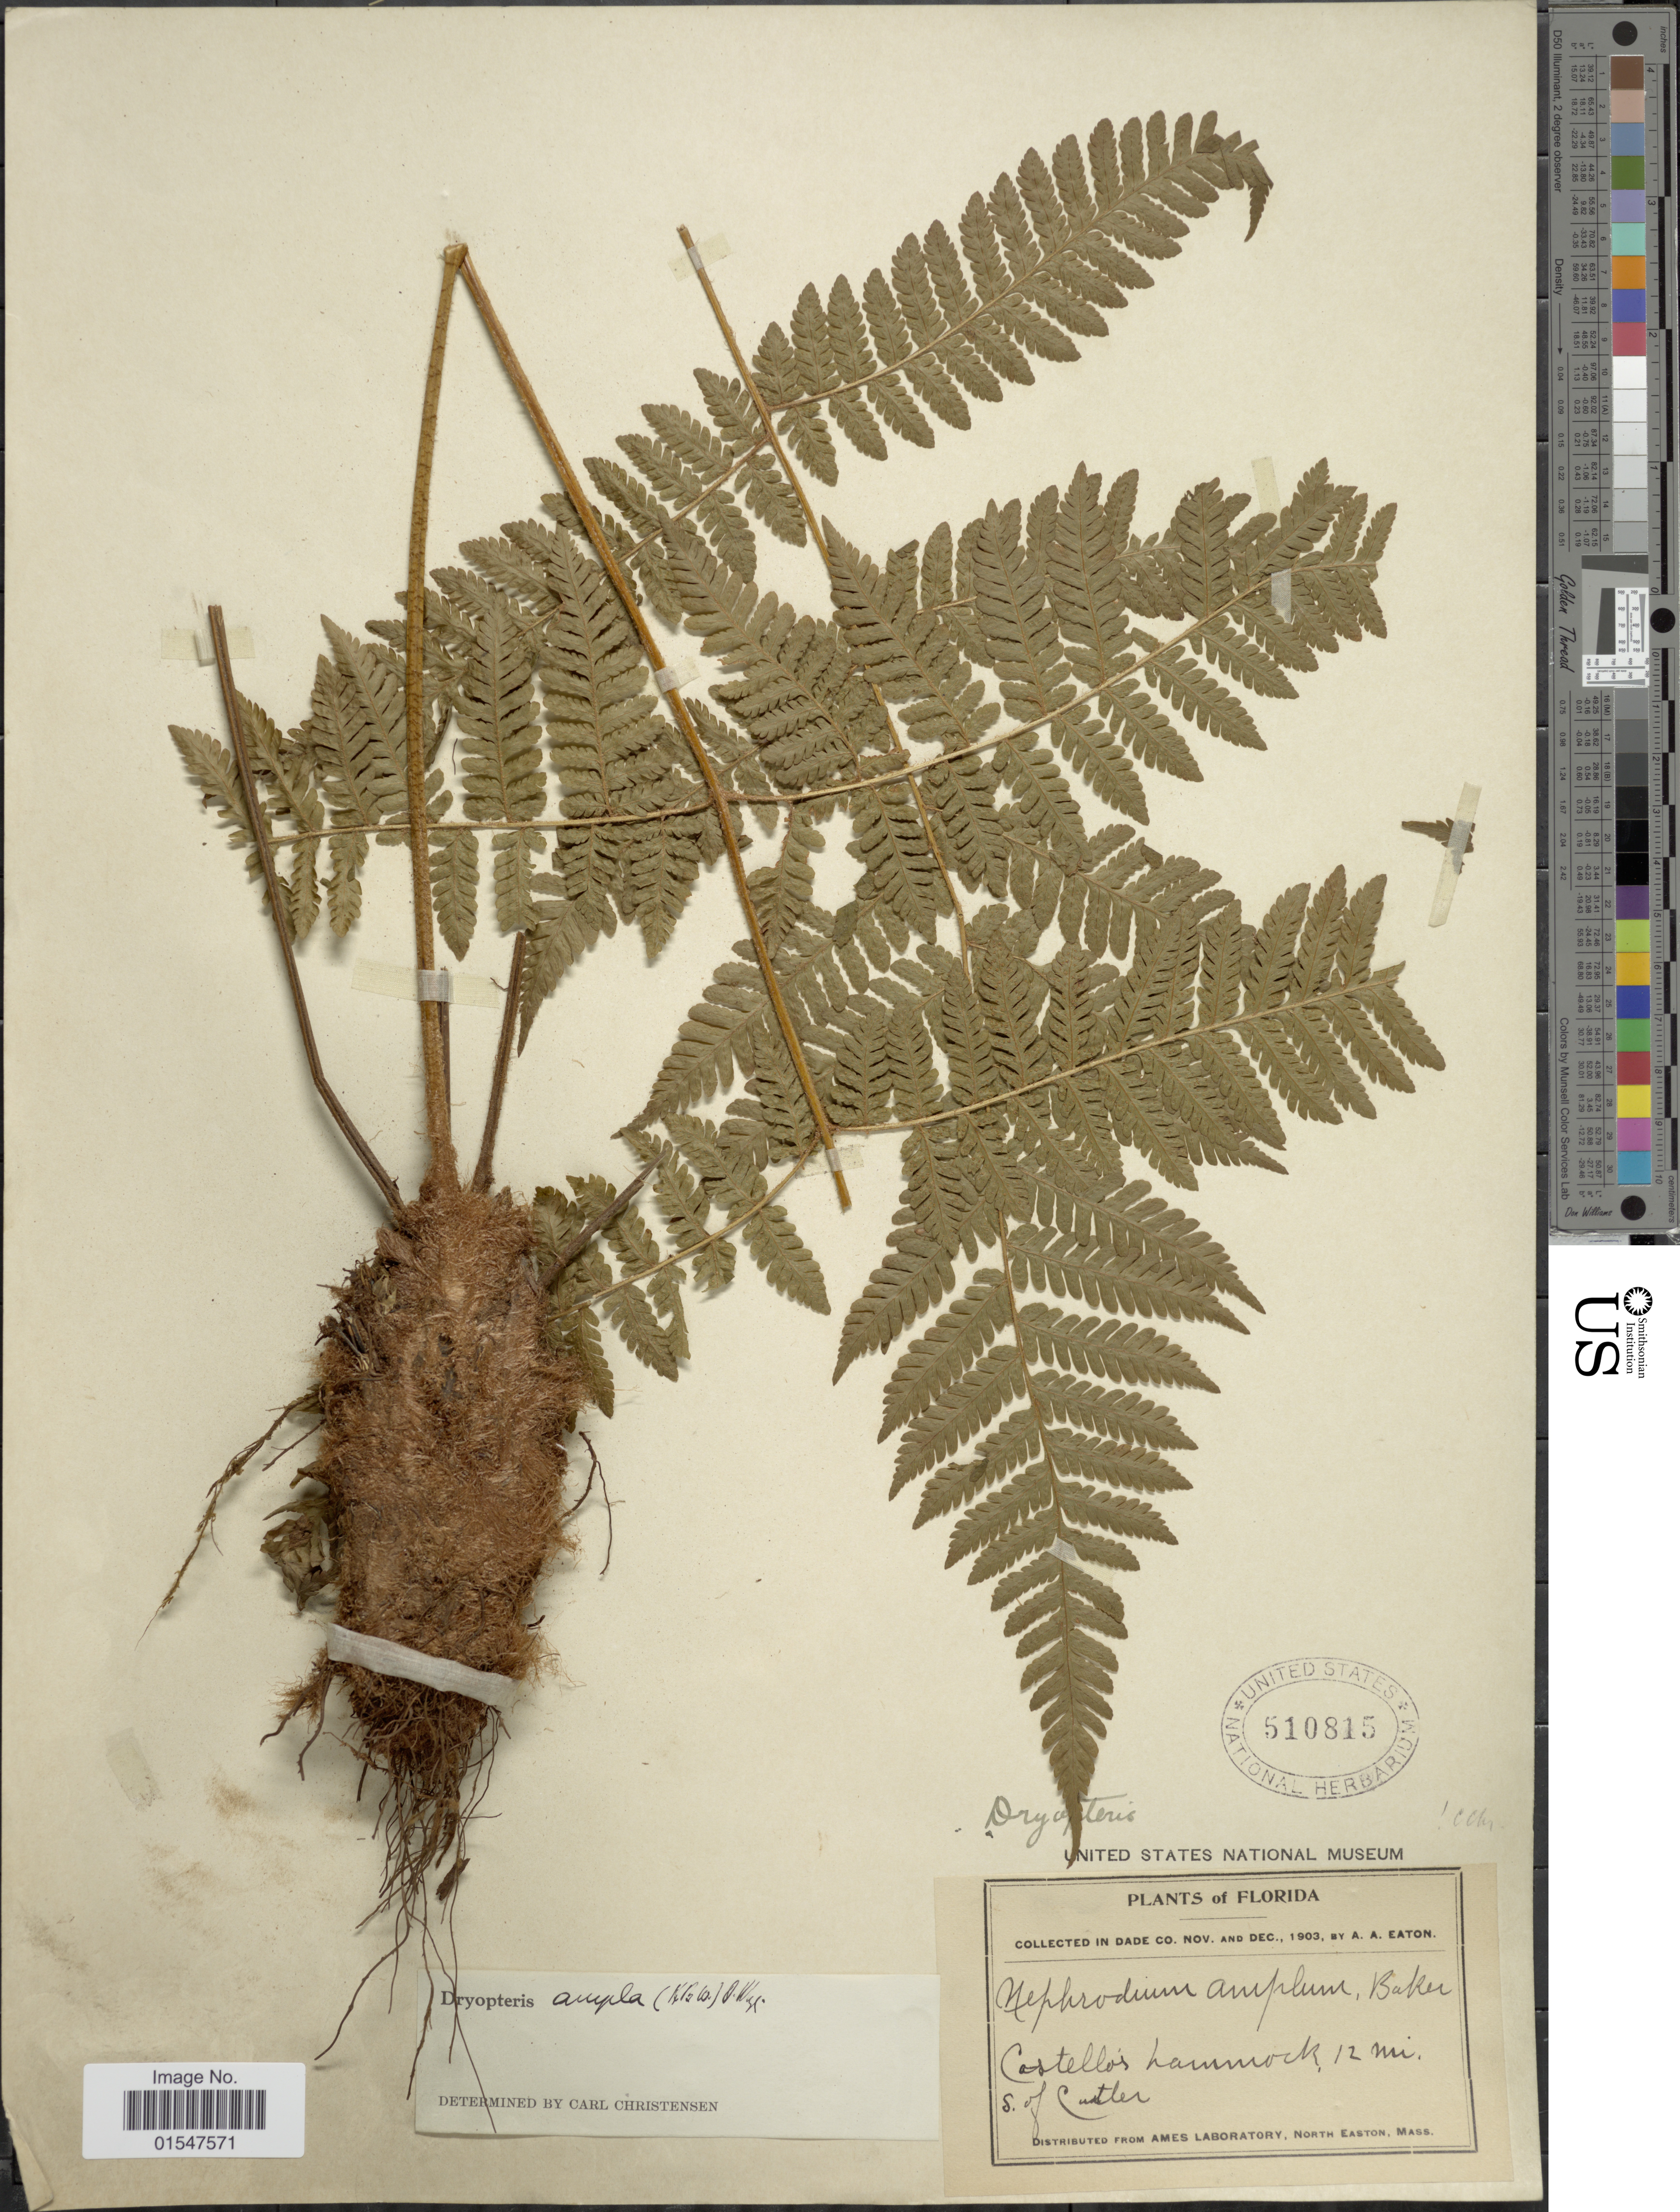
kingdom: Plantae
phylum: Tracheophyta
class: Polypodiopsida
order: Polypodiales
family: Dryopteridaceae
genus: Ctenitis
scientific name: Ctenitis sloanei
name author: (Poepp. ex Spreng.) C.V. Morton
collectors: A. A. Eaton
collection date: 1903-11/1903-12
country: United States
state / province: Florida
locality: Costello's hammock, 12 mi. S. of Cutler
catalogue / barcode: US 510815